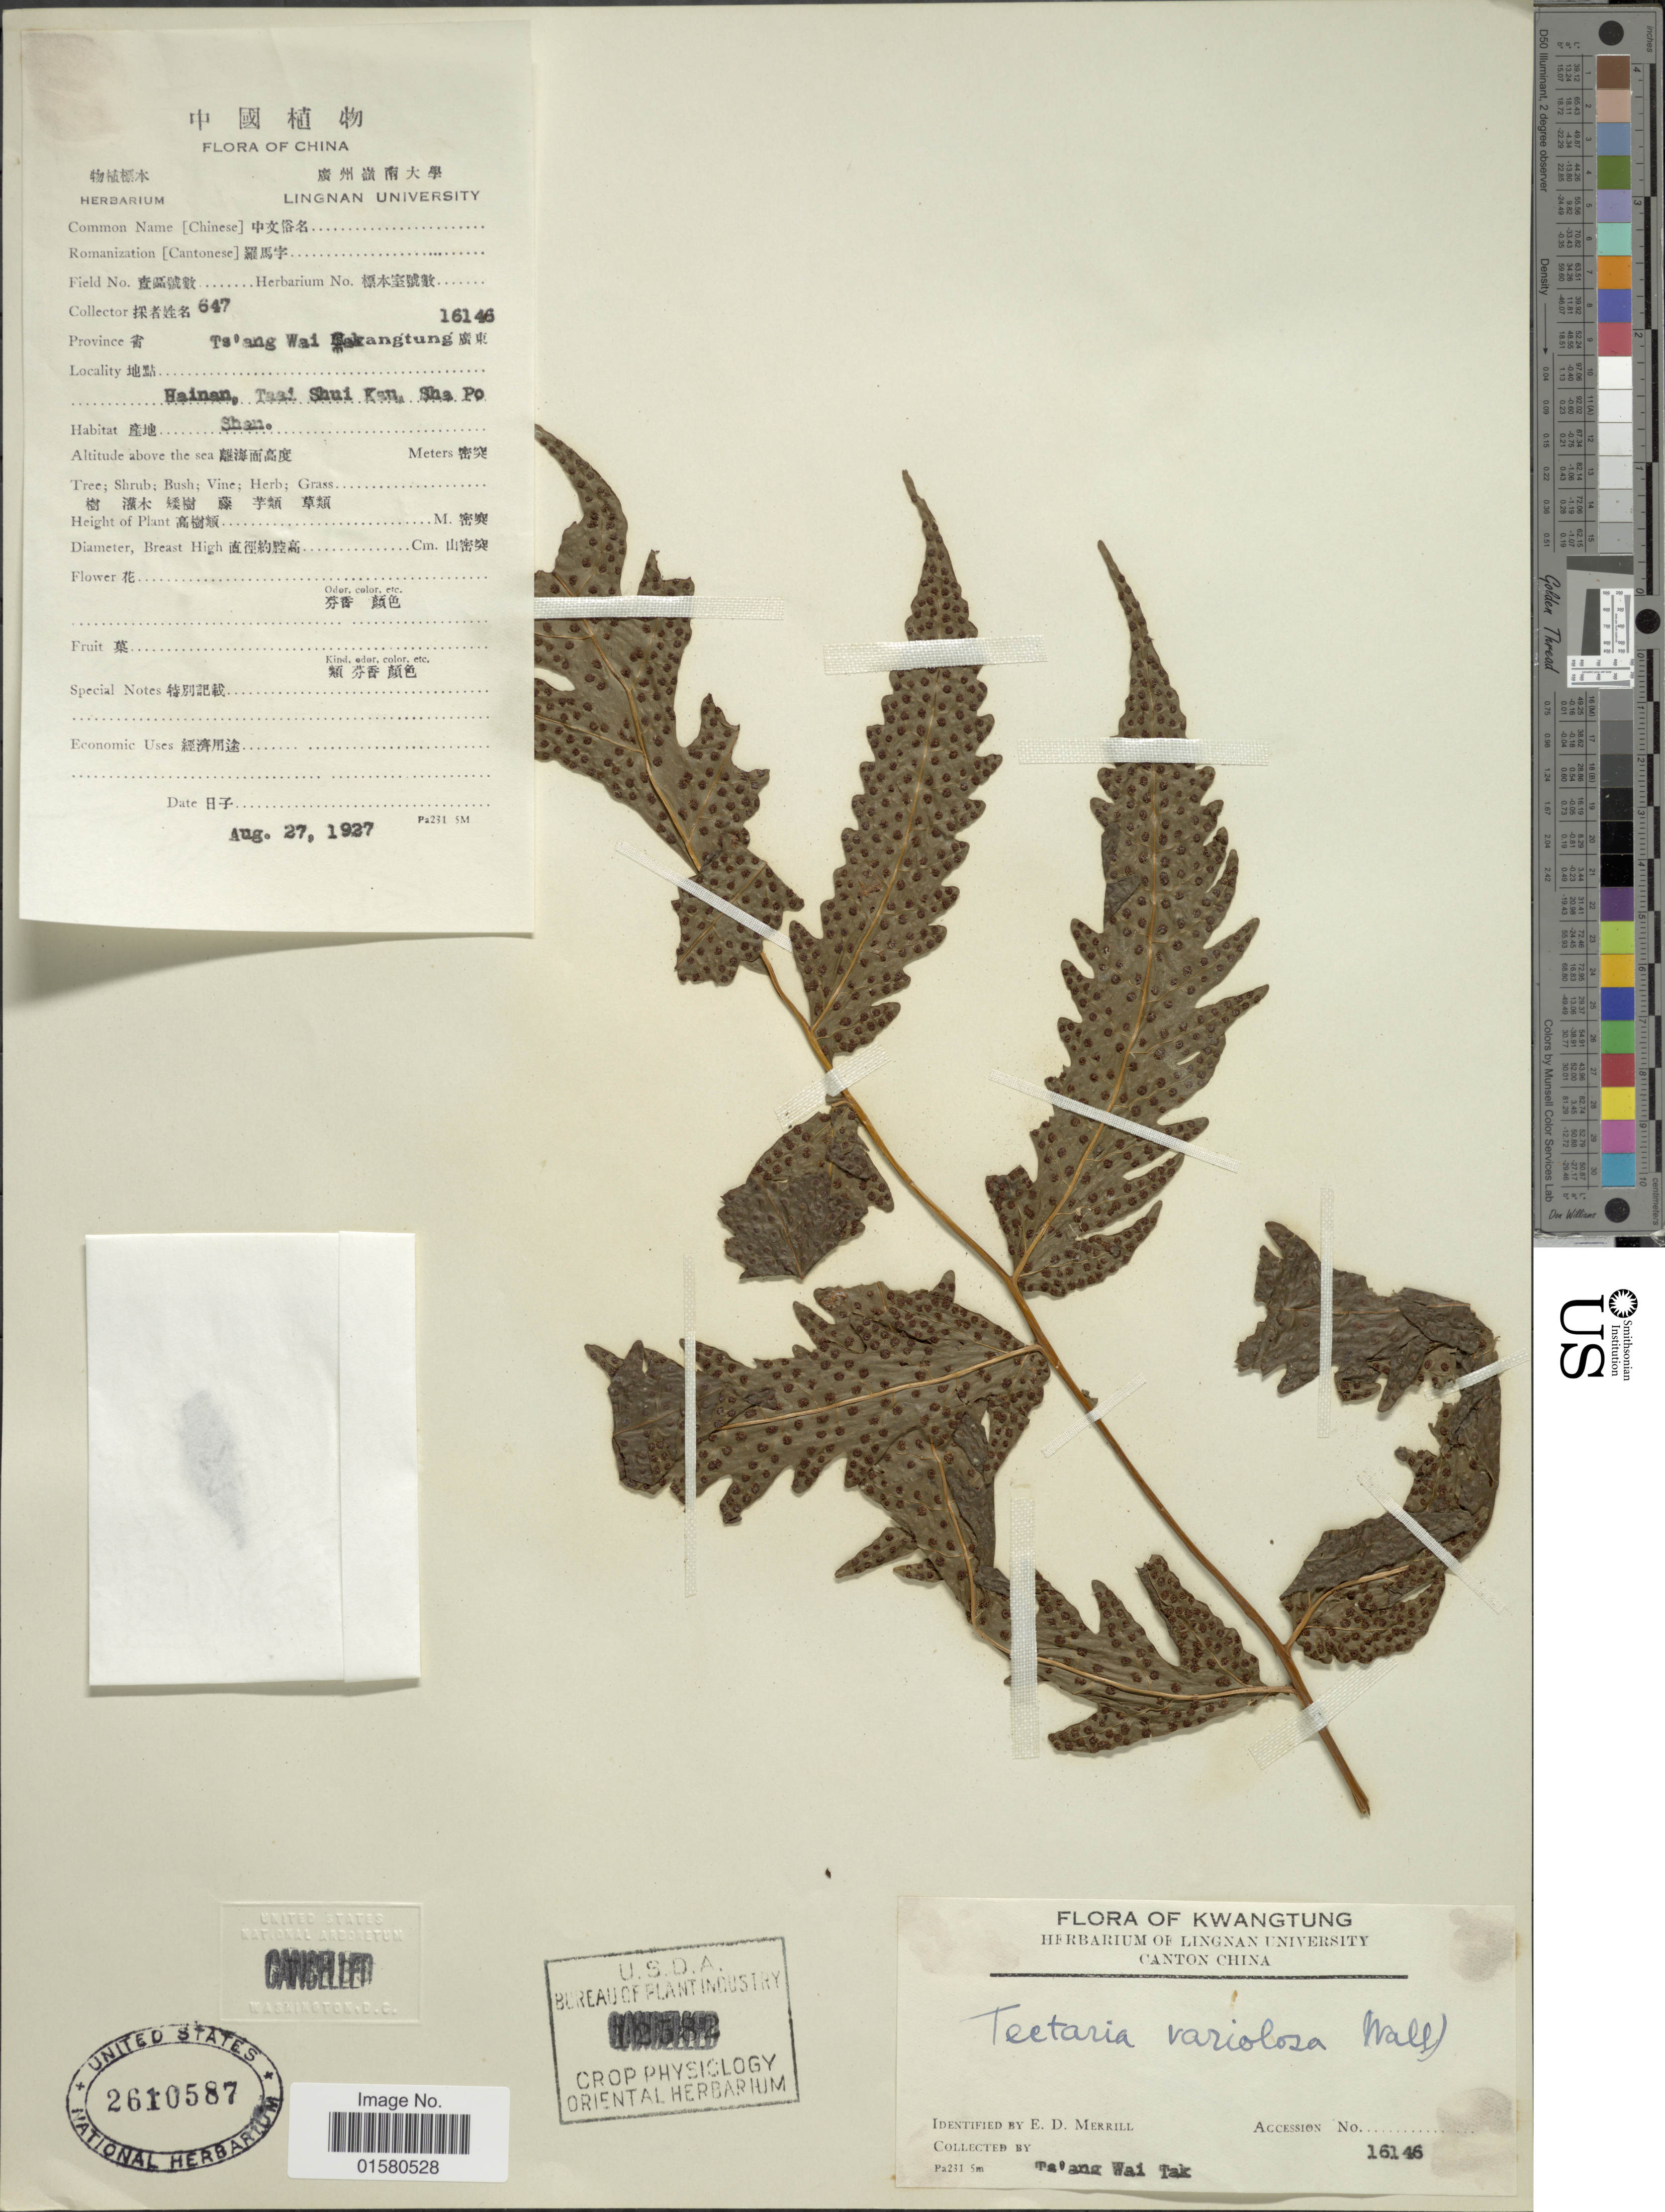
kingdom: Plantae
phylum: Tracheophyta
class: Polypodiopsida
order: Polypodiales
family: Tectariaceae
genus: Tectaria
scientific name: Tectaria variolosa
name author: (Wall. ex Hook.) C. Chr.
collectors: W. T. Tsang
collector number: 16146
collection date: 1927-08-27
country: China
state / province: Hainan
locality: Kwatung,[Foreign script] Hainan,Taai Shui Kau sha Po Shan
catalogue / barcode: US 2610587